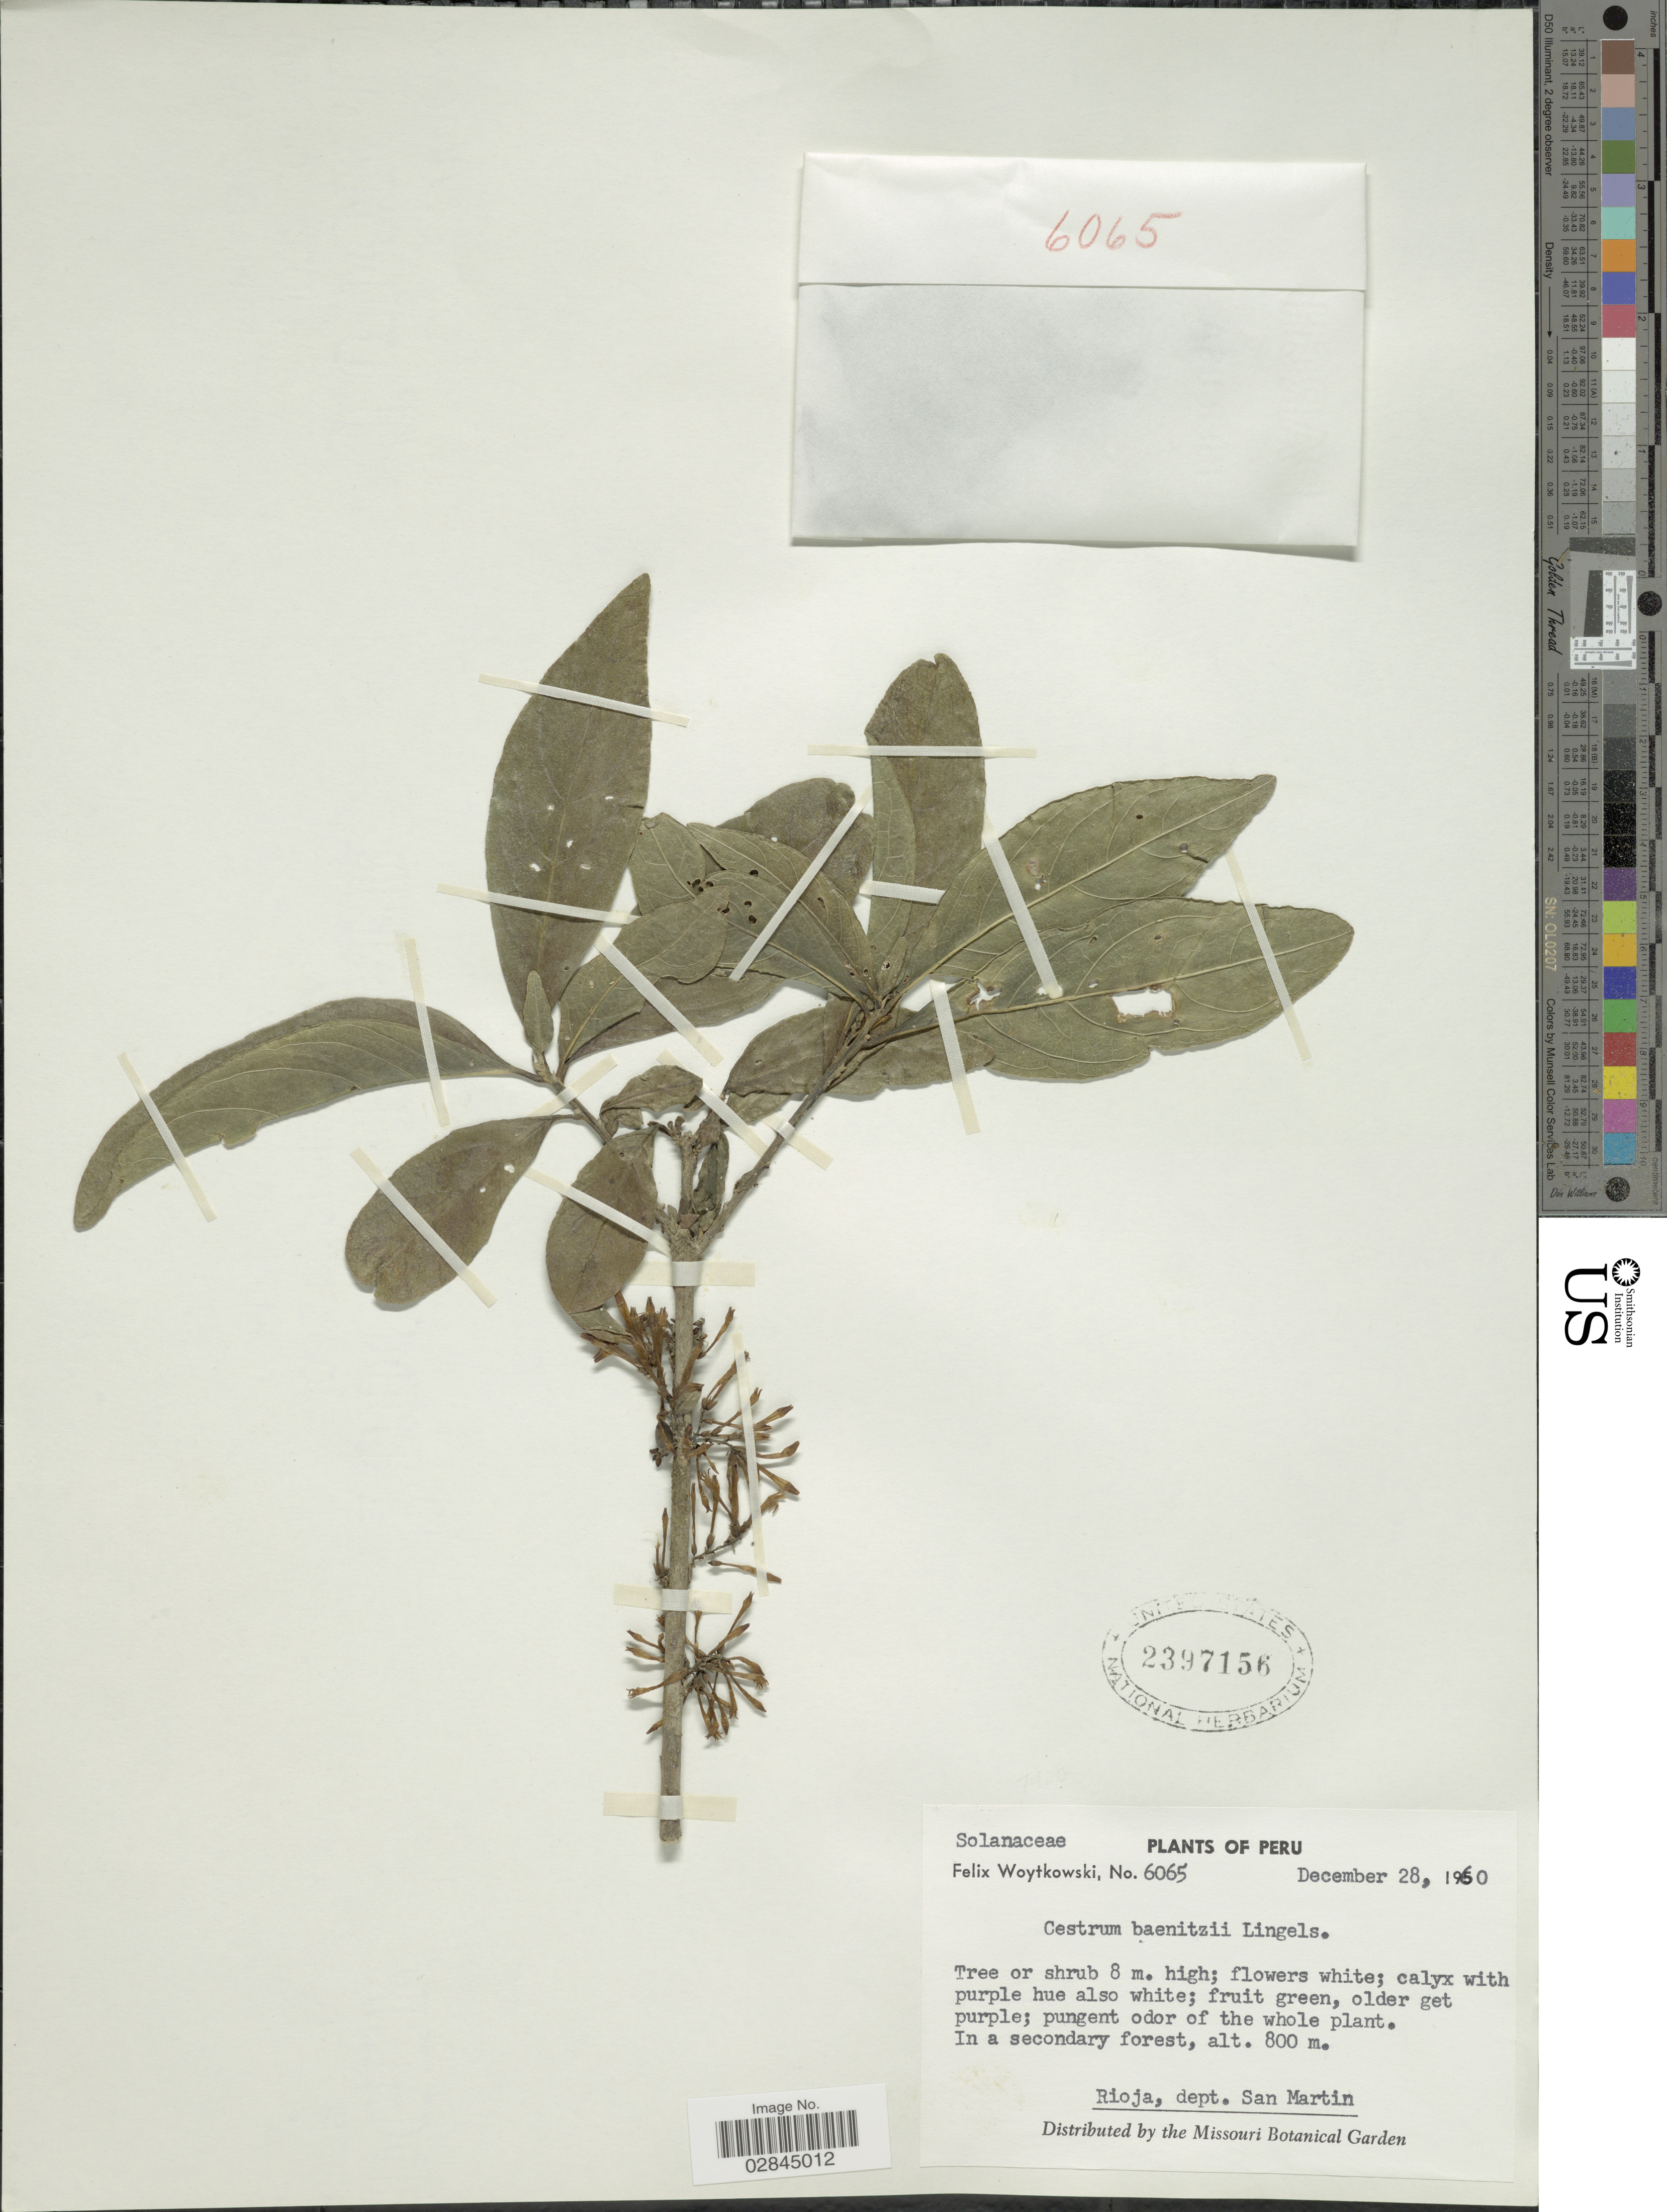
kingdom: Plantae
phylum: Tracheophyta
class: Magnoliopsida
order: Solanales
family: Solanaceae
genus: Cestrum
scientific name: Cestrum schlechtendahlii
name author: G. Don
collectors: F. Woytkowski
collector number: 6065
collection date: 1960-12-28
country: Peru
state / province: San Martín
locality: Rioja, dept. San Martin.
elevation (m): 800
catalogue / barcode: US 2397156